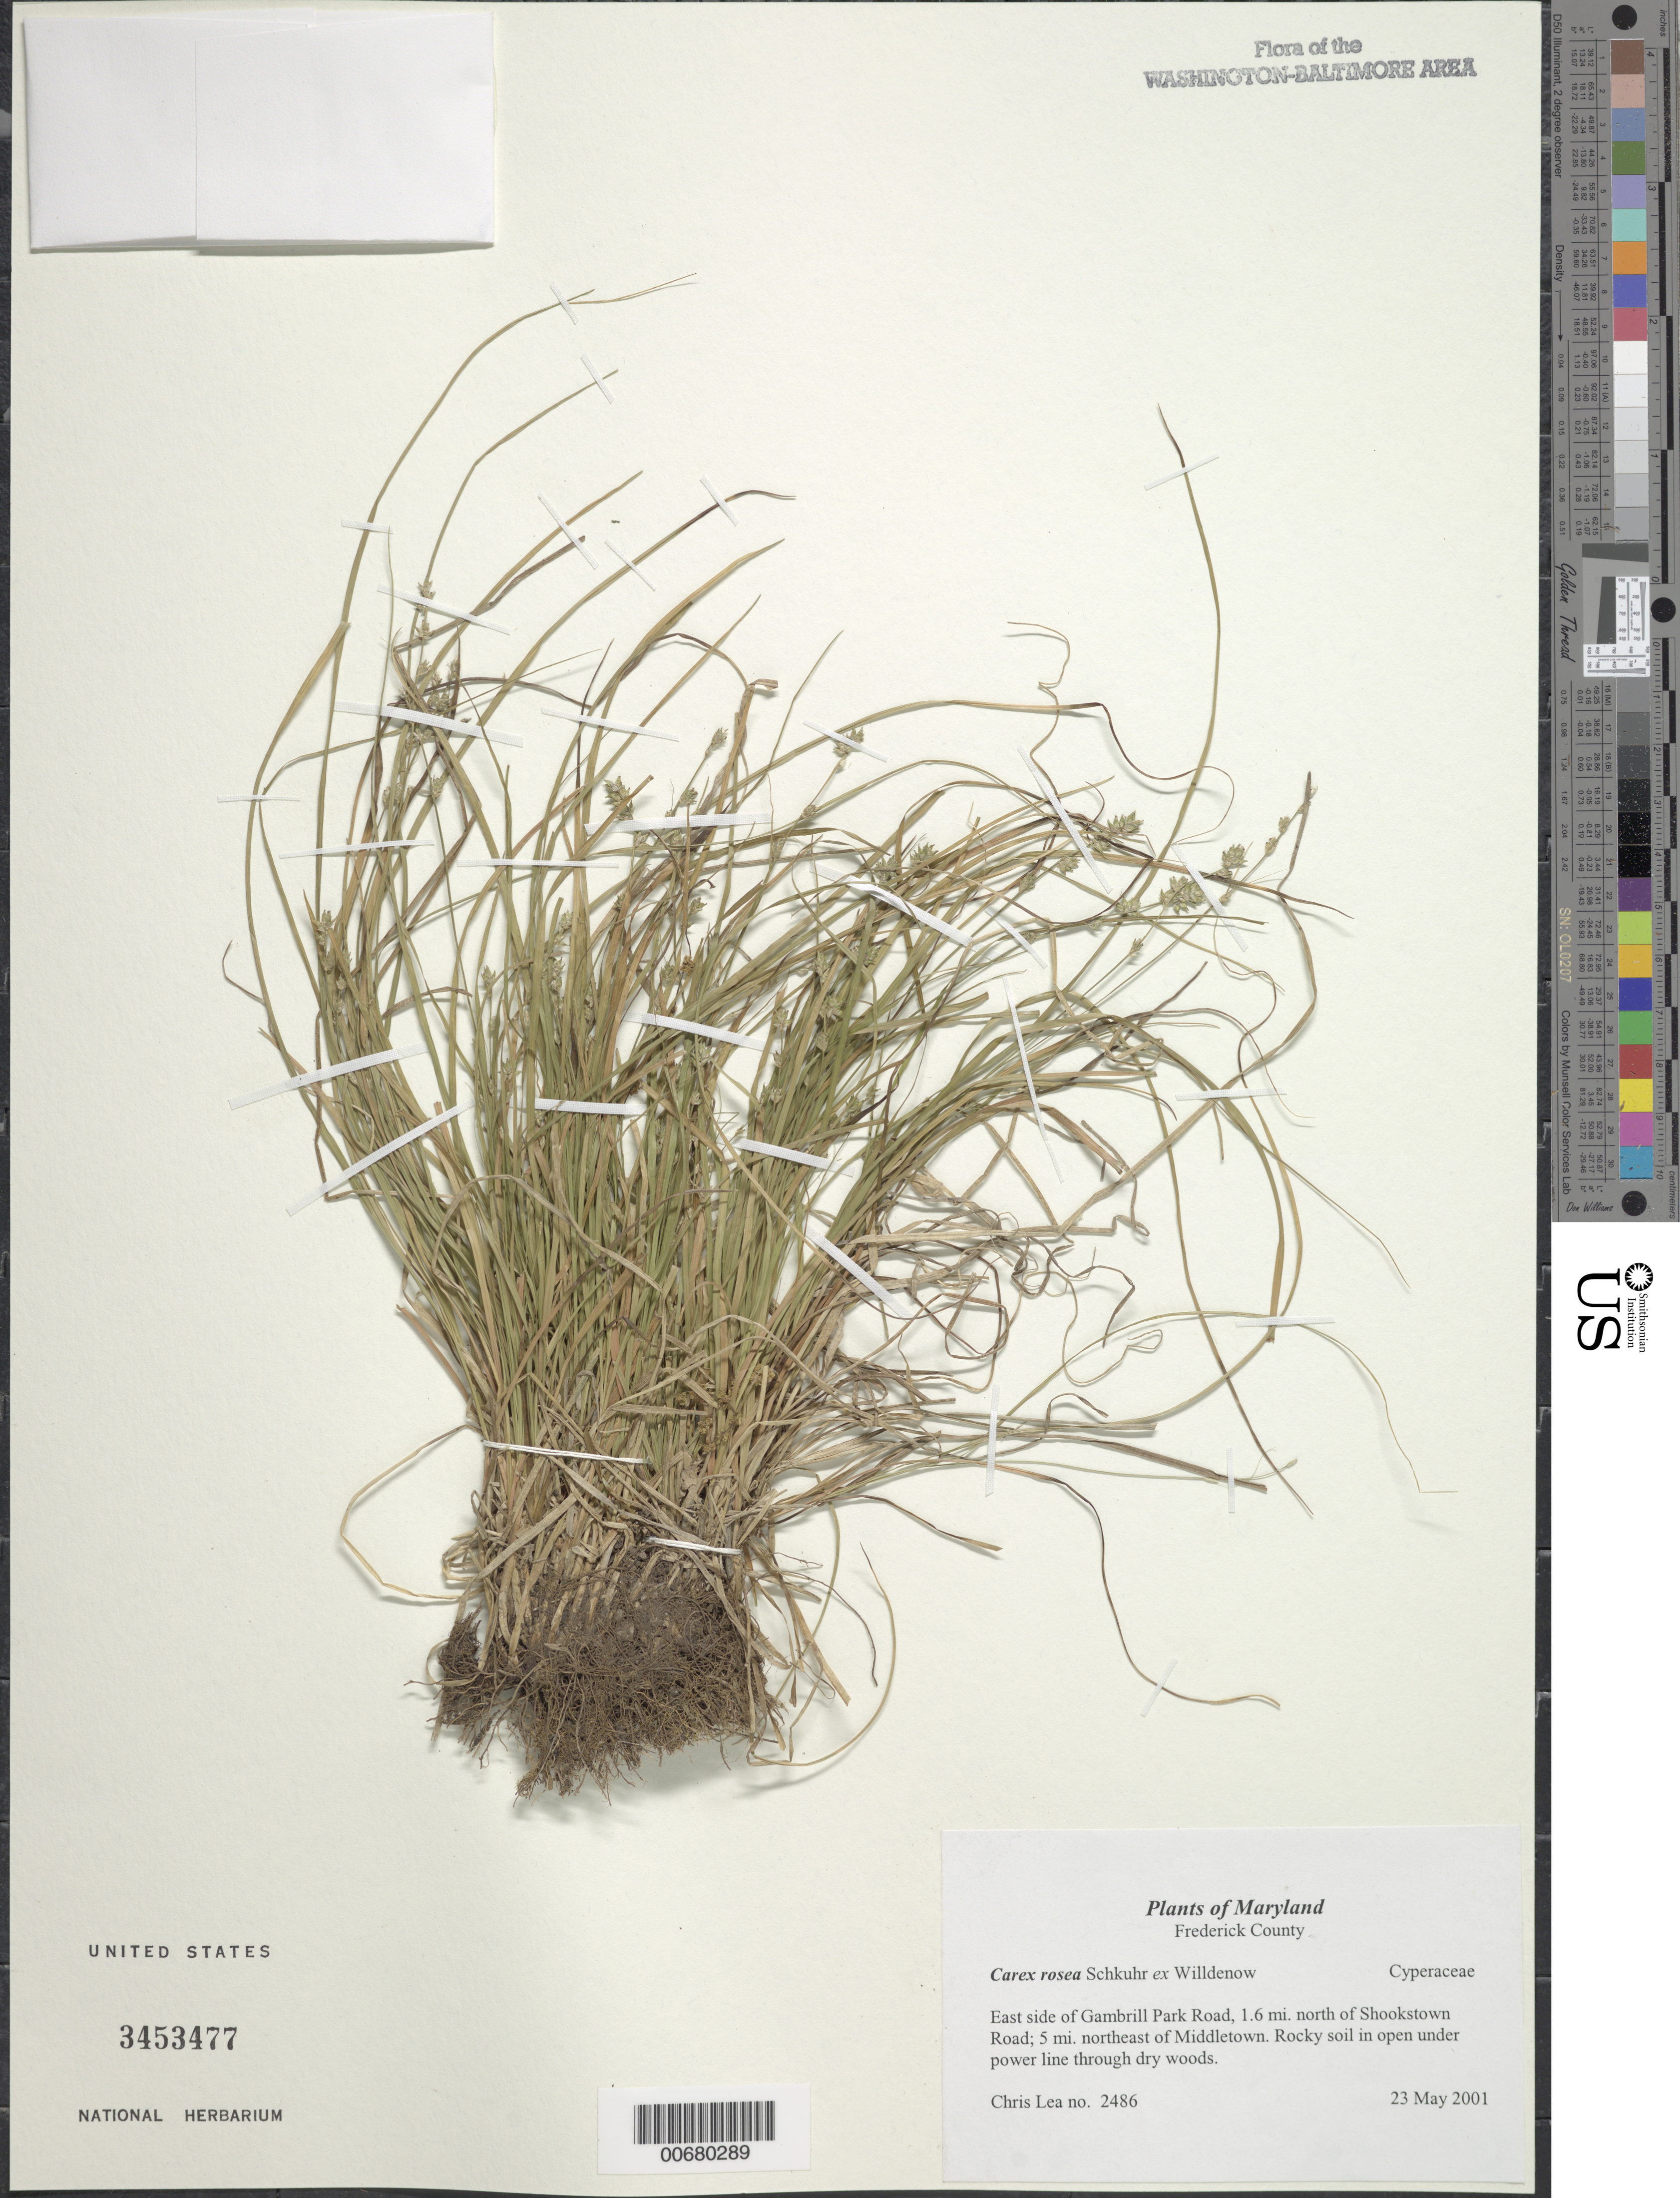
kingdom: Plantae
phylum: Tracheophyta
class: Liliopsida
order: Poales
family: Cyperaceae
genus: Carex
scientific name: Carex rosea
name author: Willd.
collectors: C. Lea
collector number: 2486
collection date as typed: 23 May 2001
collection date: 2001-05-23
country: United States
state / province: Maryland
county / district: Frederick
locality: East side of Gambrill Park Road,1.6 mi. north of Shookstown Road; 5 mi. northeast of Middletown.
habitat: Rocky soil in open under power line through dry woods.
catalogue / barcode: US 3453477